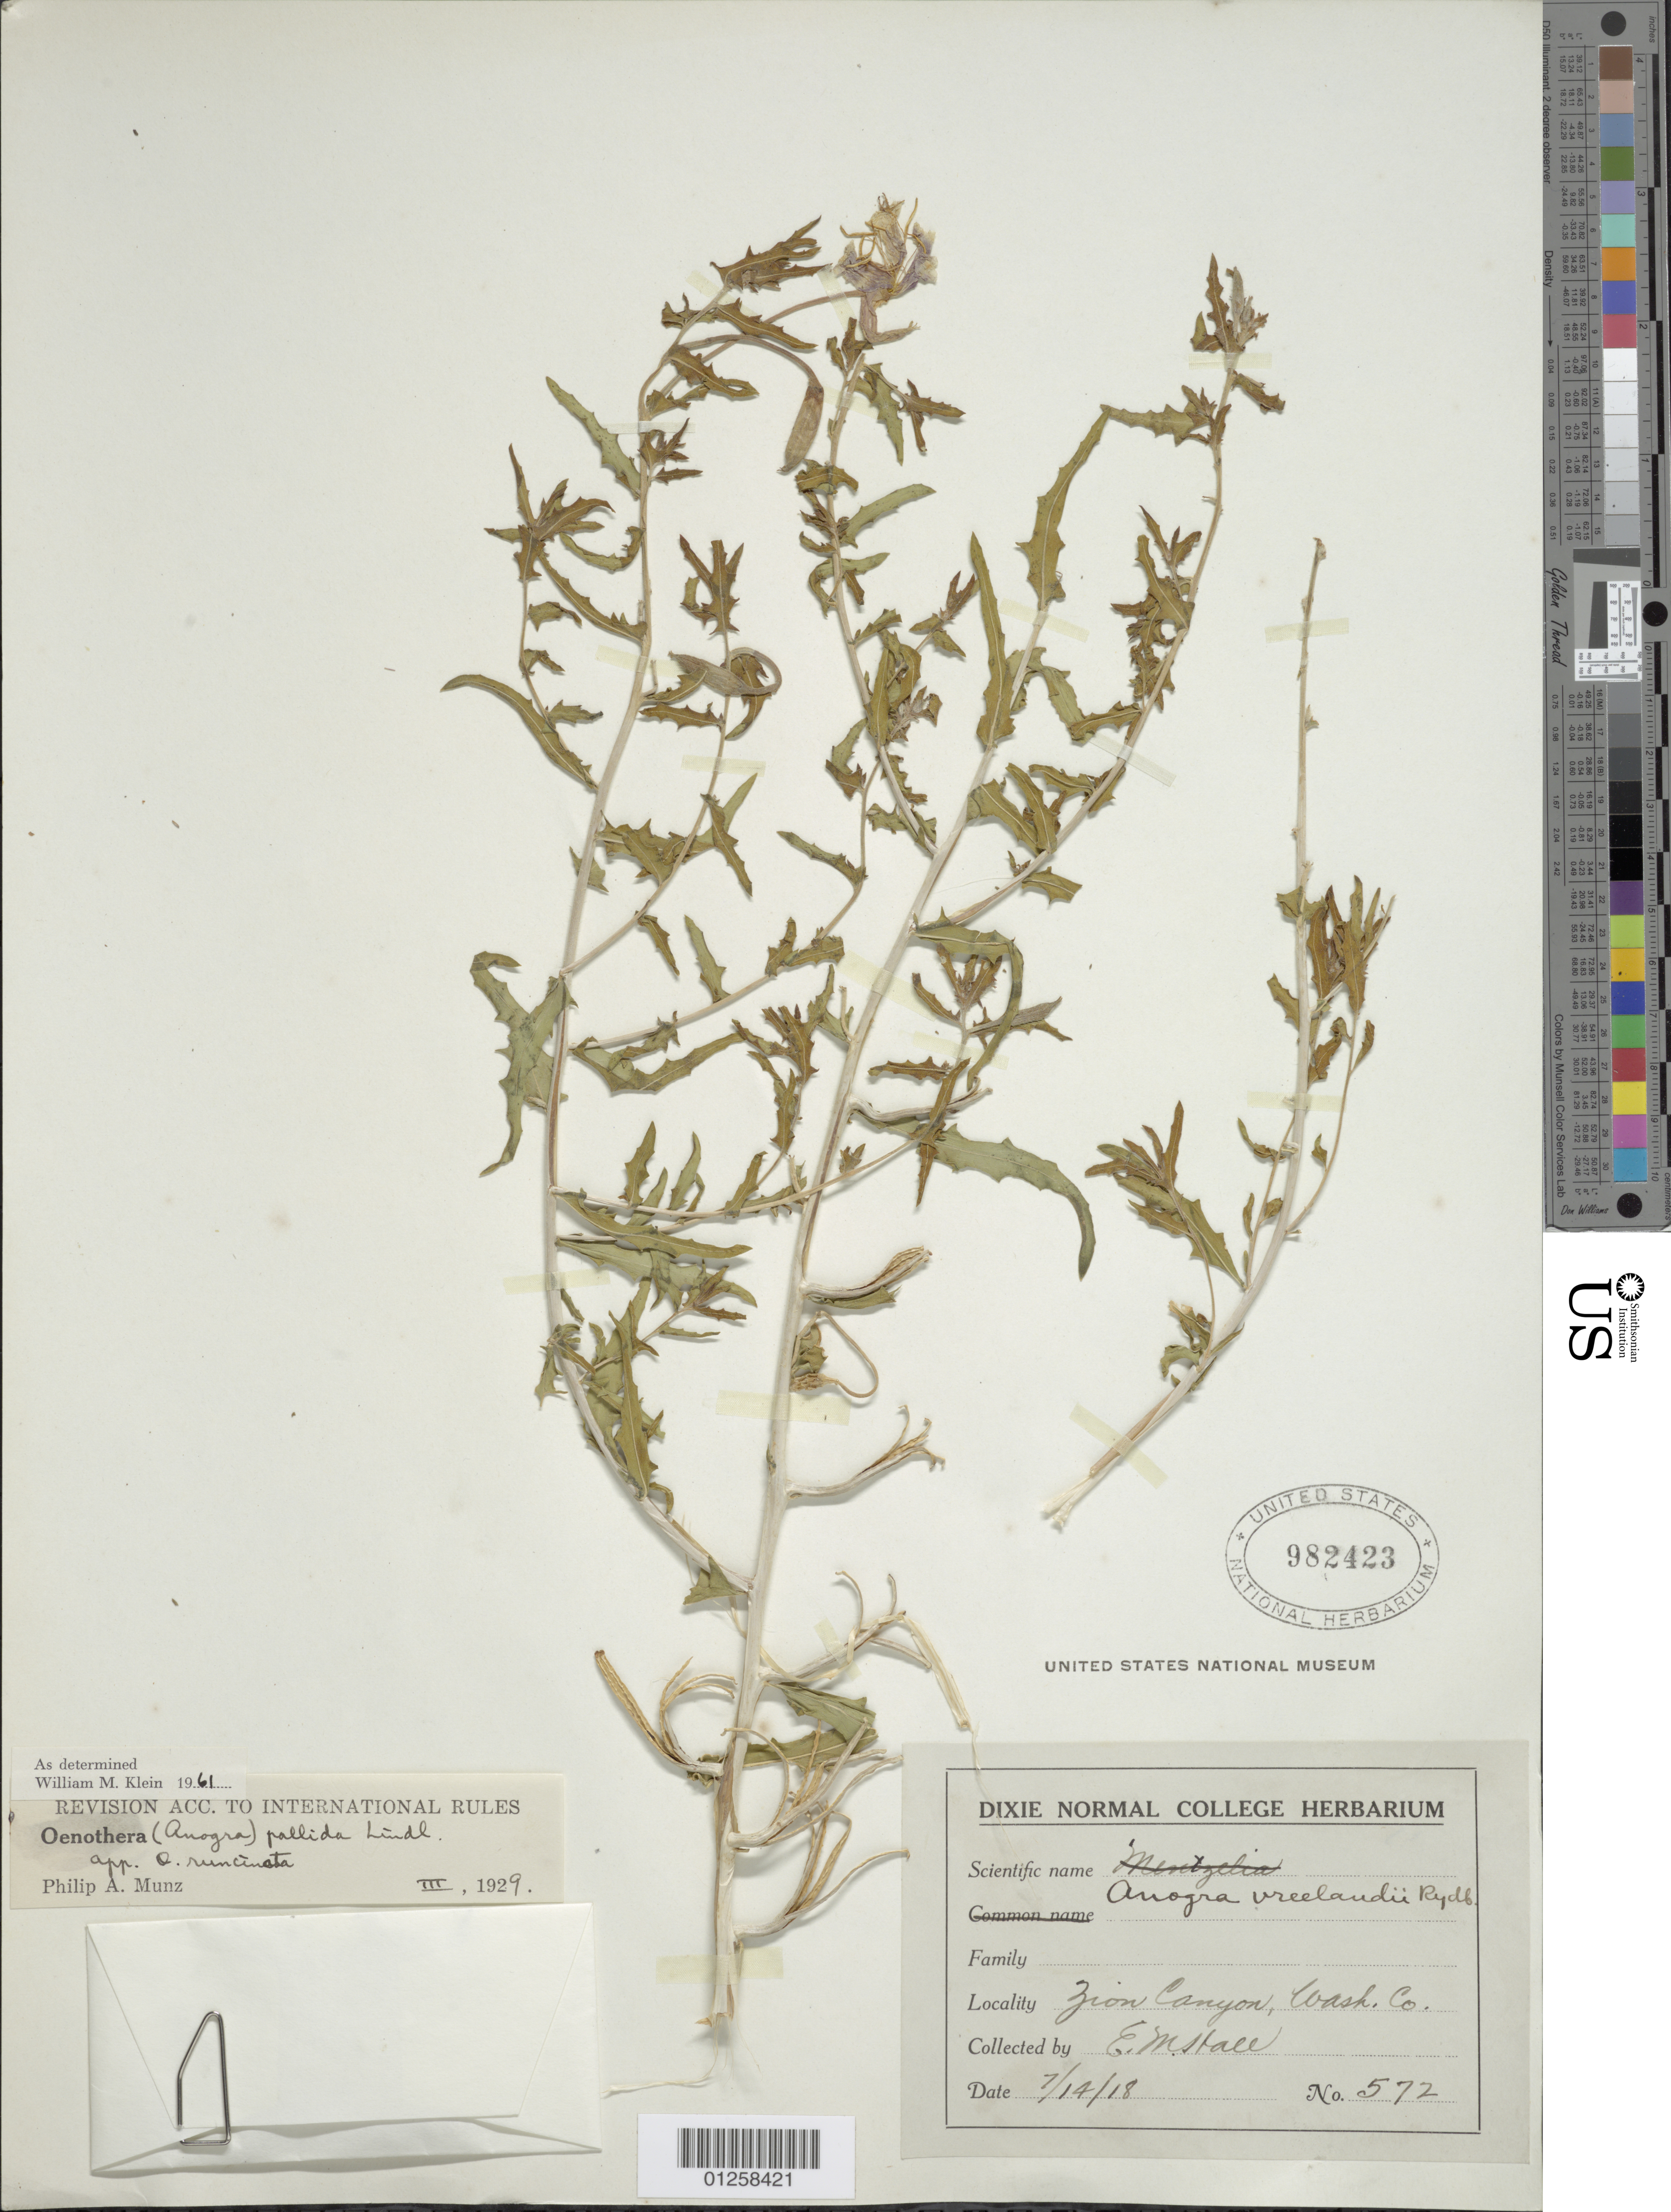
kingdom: Plantae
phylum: Tracheophyta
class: Magnoliopsida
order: Myrtales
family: Onagraceae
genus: Oenothera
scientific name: Oenothera pallida subsp. pallida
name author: Lindl.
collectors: M. Hall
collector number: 572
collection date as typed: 7/14/18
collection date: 1918-07-14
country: United States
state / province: Utah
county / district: Washington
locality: Zion Canyon.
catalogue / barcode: US 982423